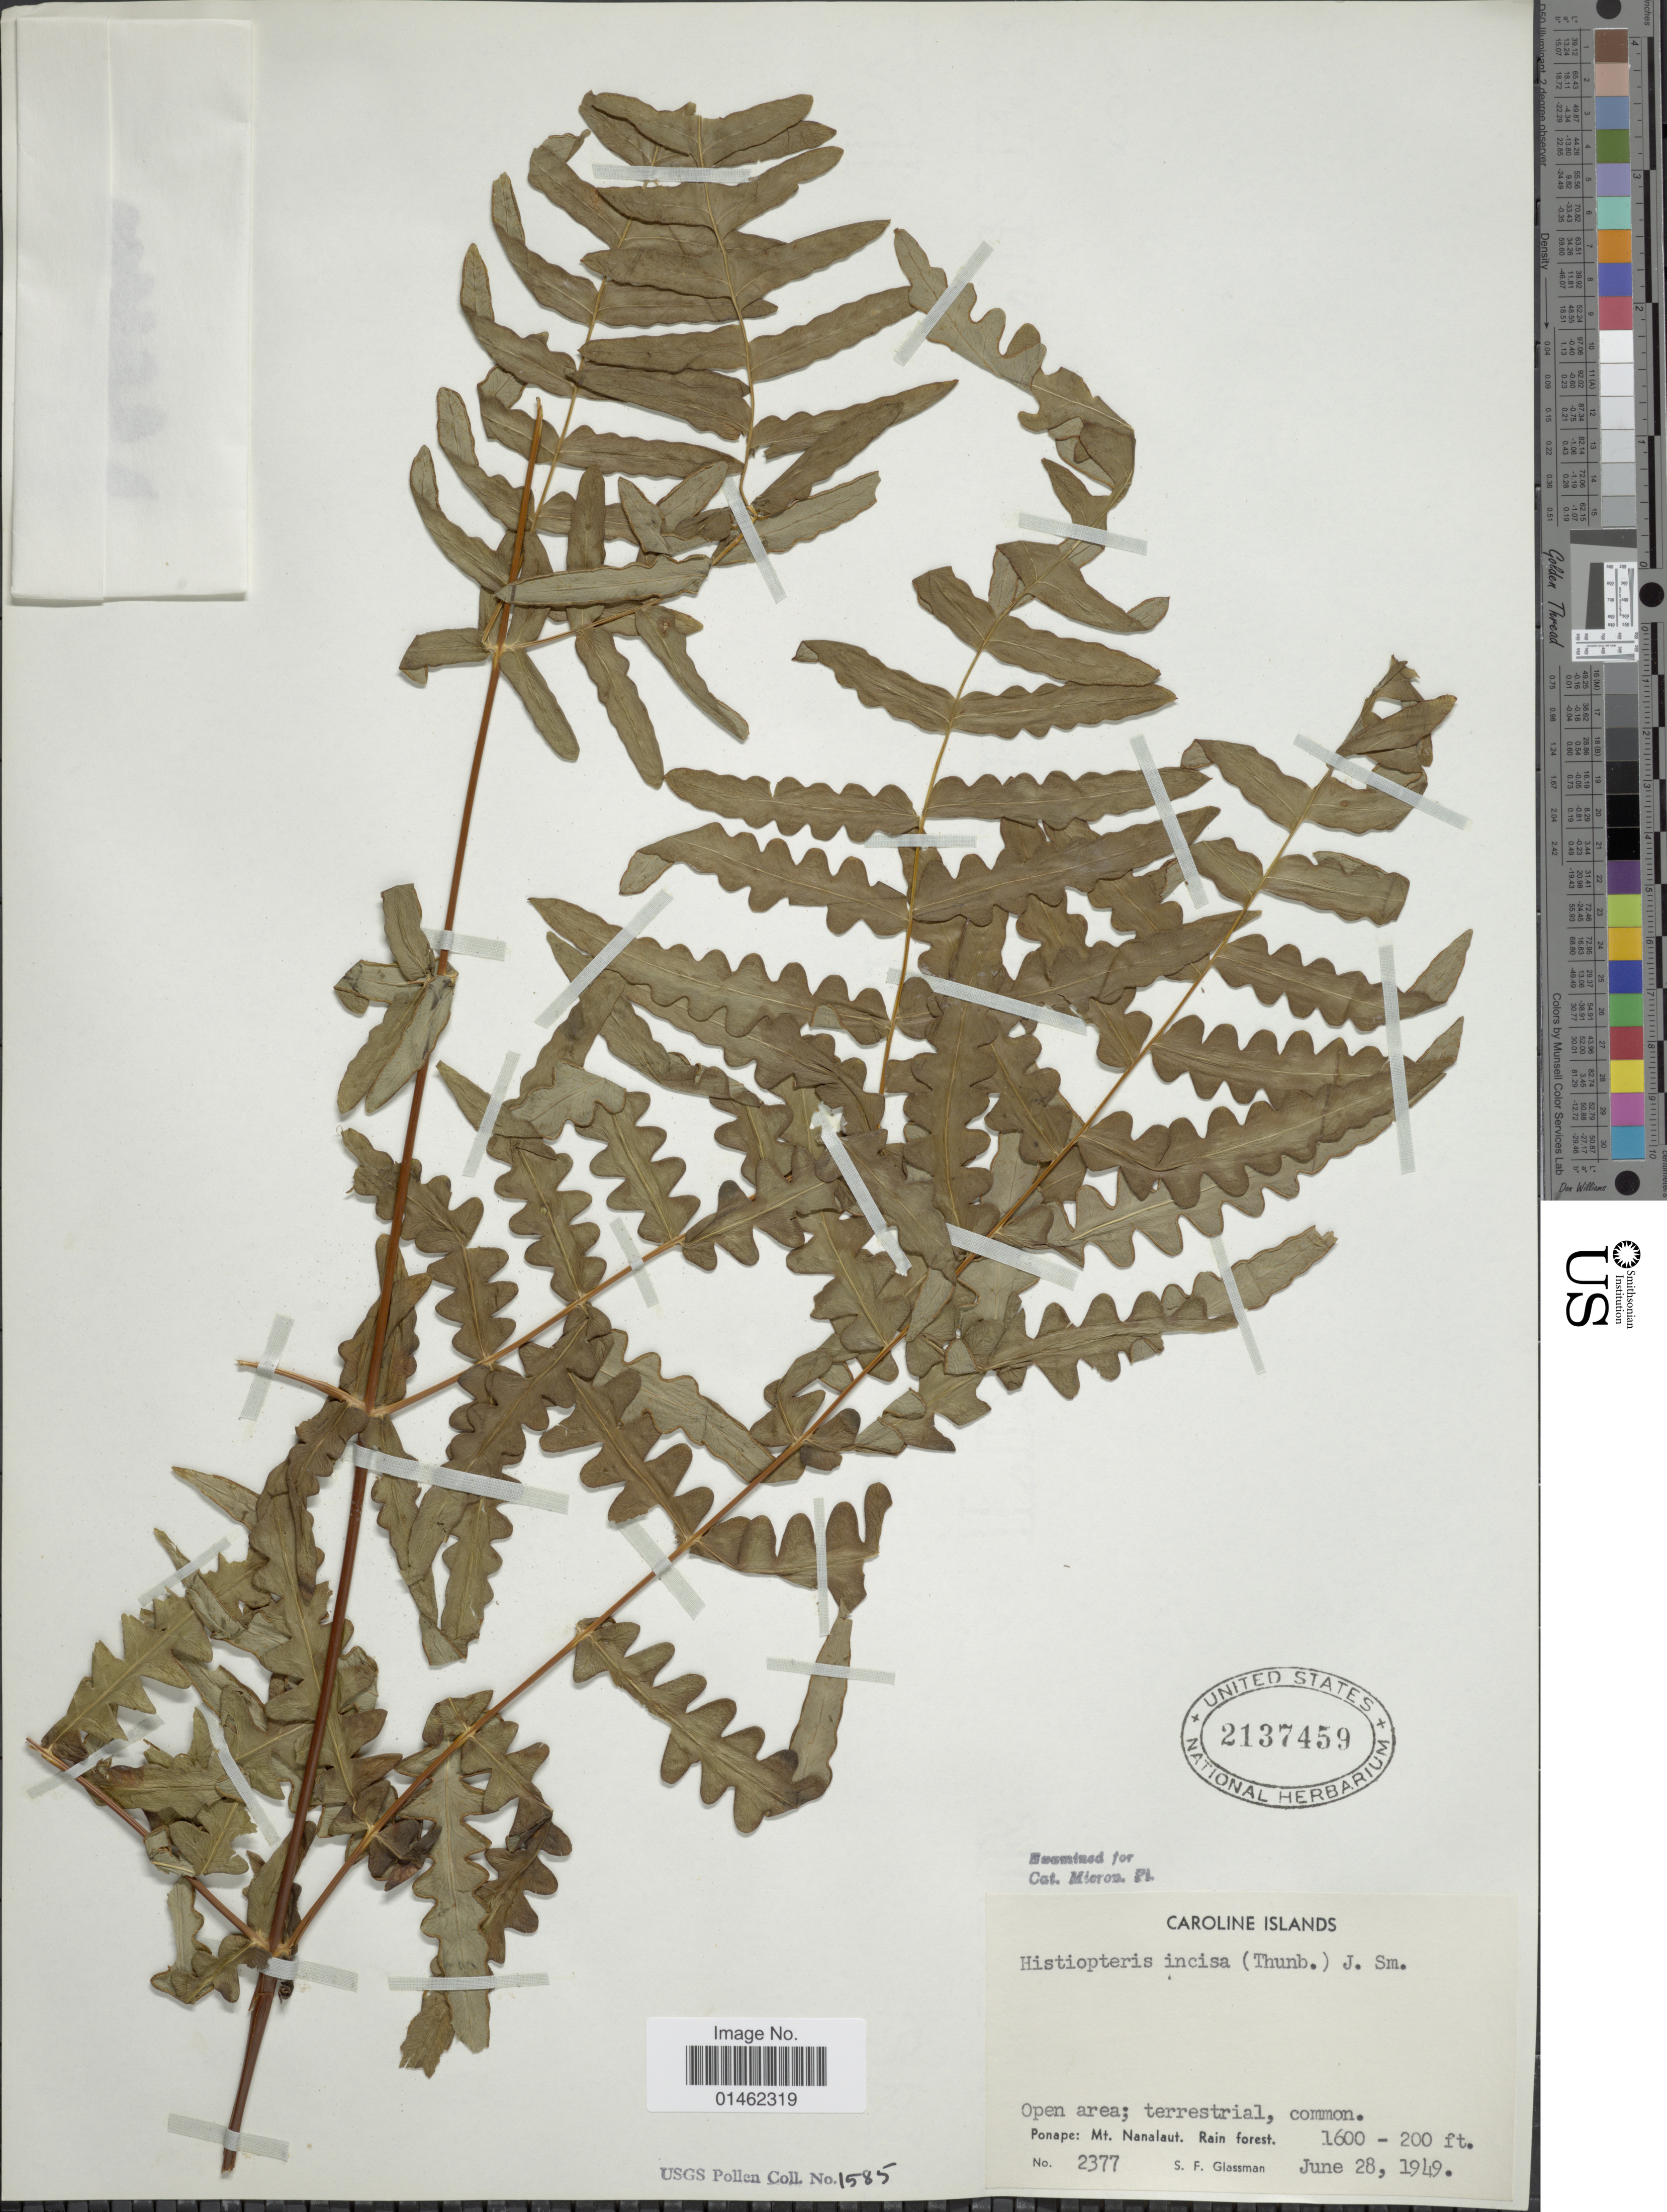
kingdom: Plantae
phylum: Tracheophyta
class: Polypodiopsida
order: Polypodiales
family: Dennstaedtiaceae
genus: Histiopteris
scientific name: Histiopteris incisa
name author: (Thunb.) J. Sm.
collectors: S. F. Glassman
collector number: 2377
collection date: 1949-06-28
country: Micronesia, Federated States of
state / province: Pohnpei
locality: Caroline Islands, Ponape: Mt Nanalaut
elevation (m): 61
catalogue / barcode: US 2137459